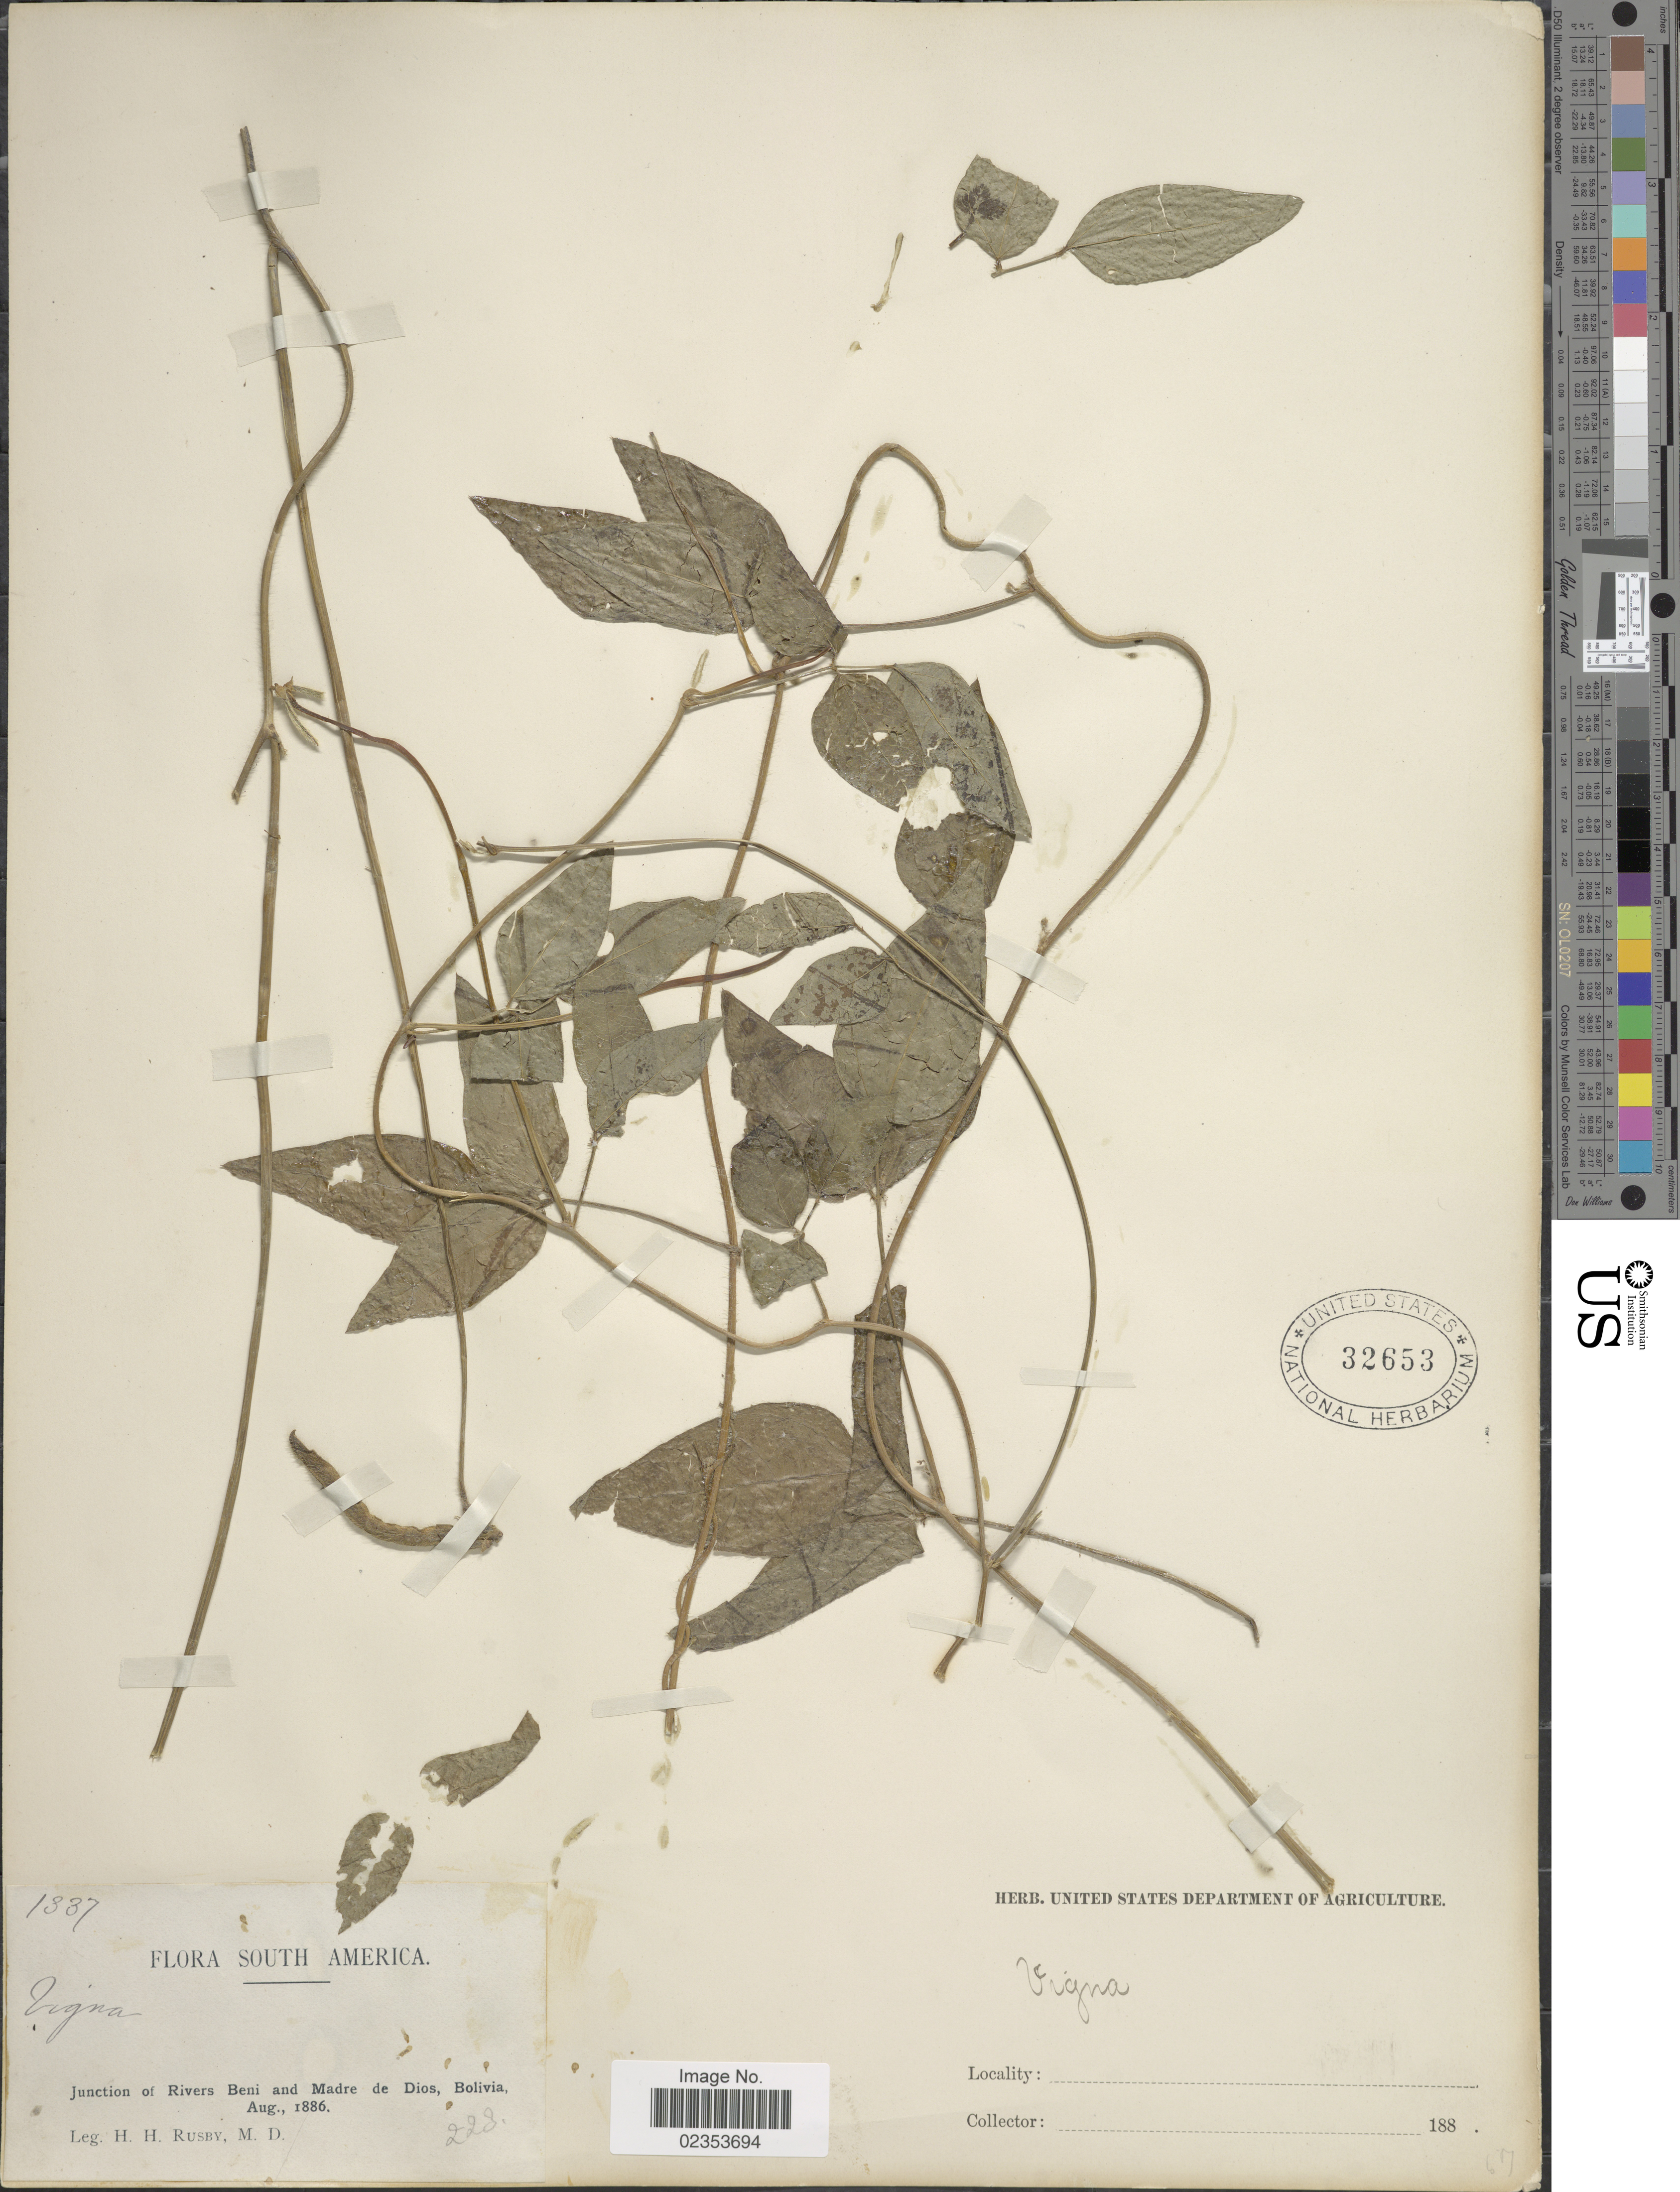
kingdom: Plantae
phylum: Tracheophyta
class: Magnoliopsida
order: Fabales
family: Fabaceae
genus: Vigna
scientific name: Vigna repens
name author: (L.) Kuntze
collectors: H. H. Rusby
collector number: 1337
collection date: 1886-08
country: Bolivia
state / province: Beni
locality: Junction of Rivers Beni and Madre de Dios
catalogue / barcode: US 32653